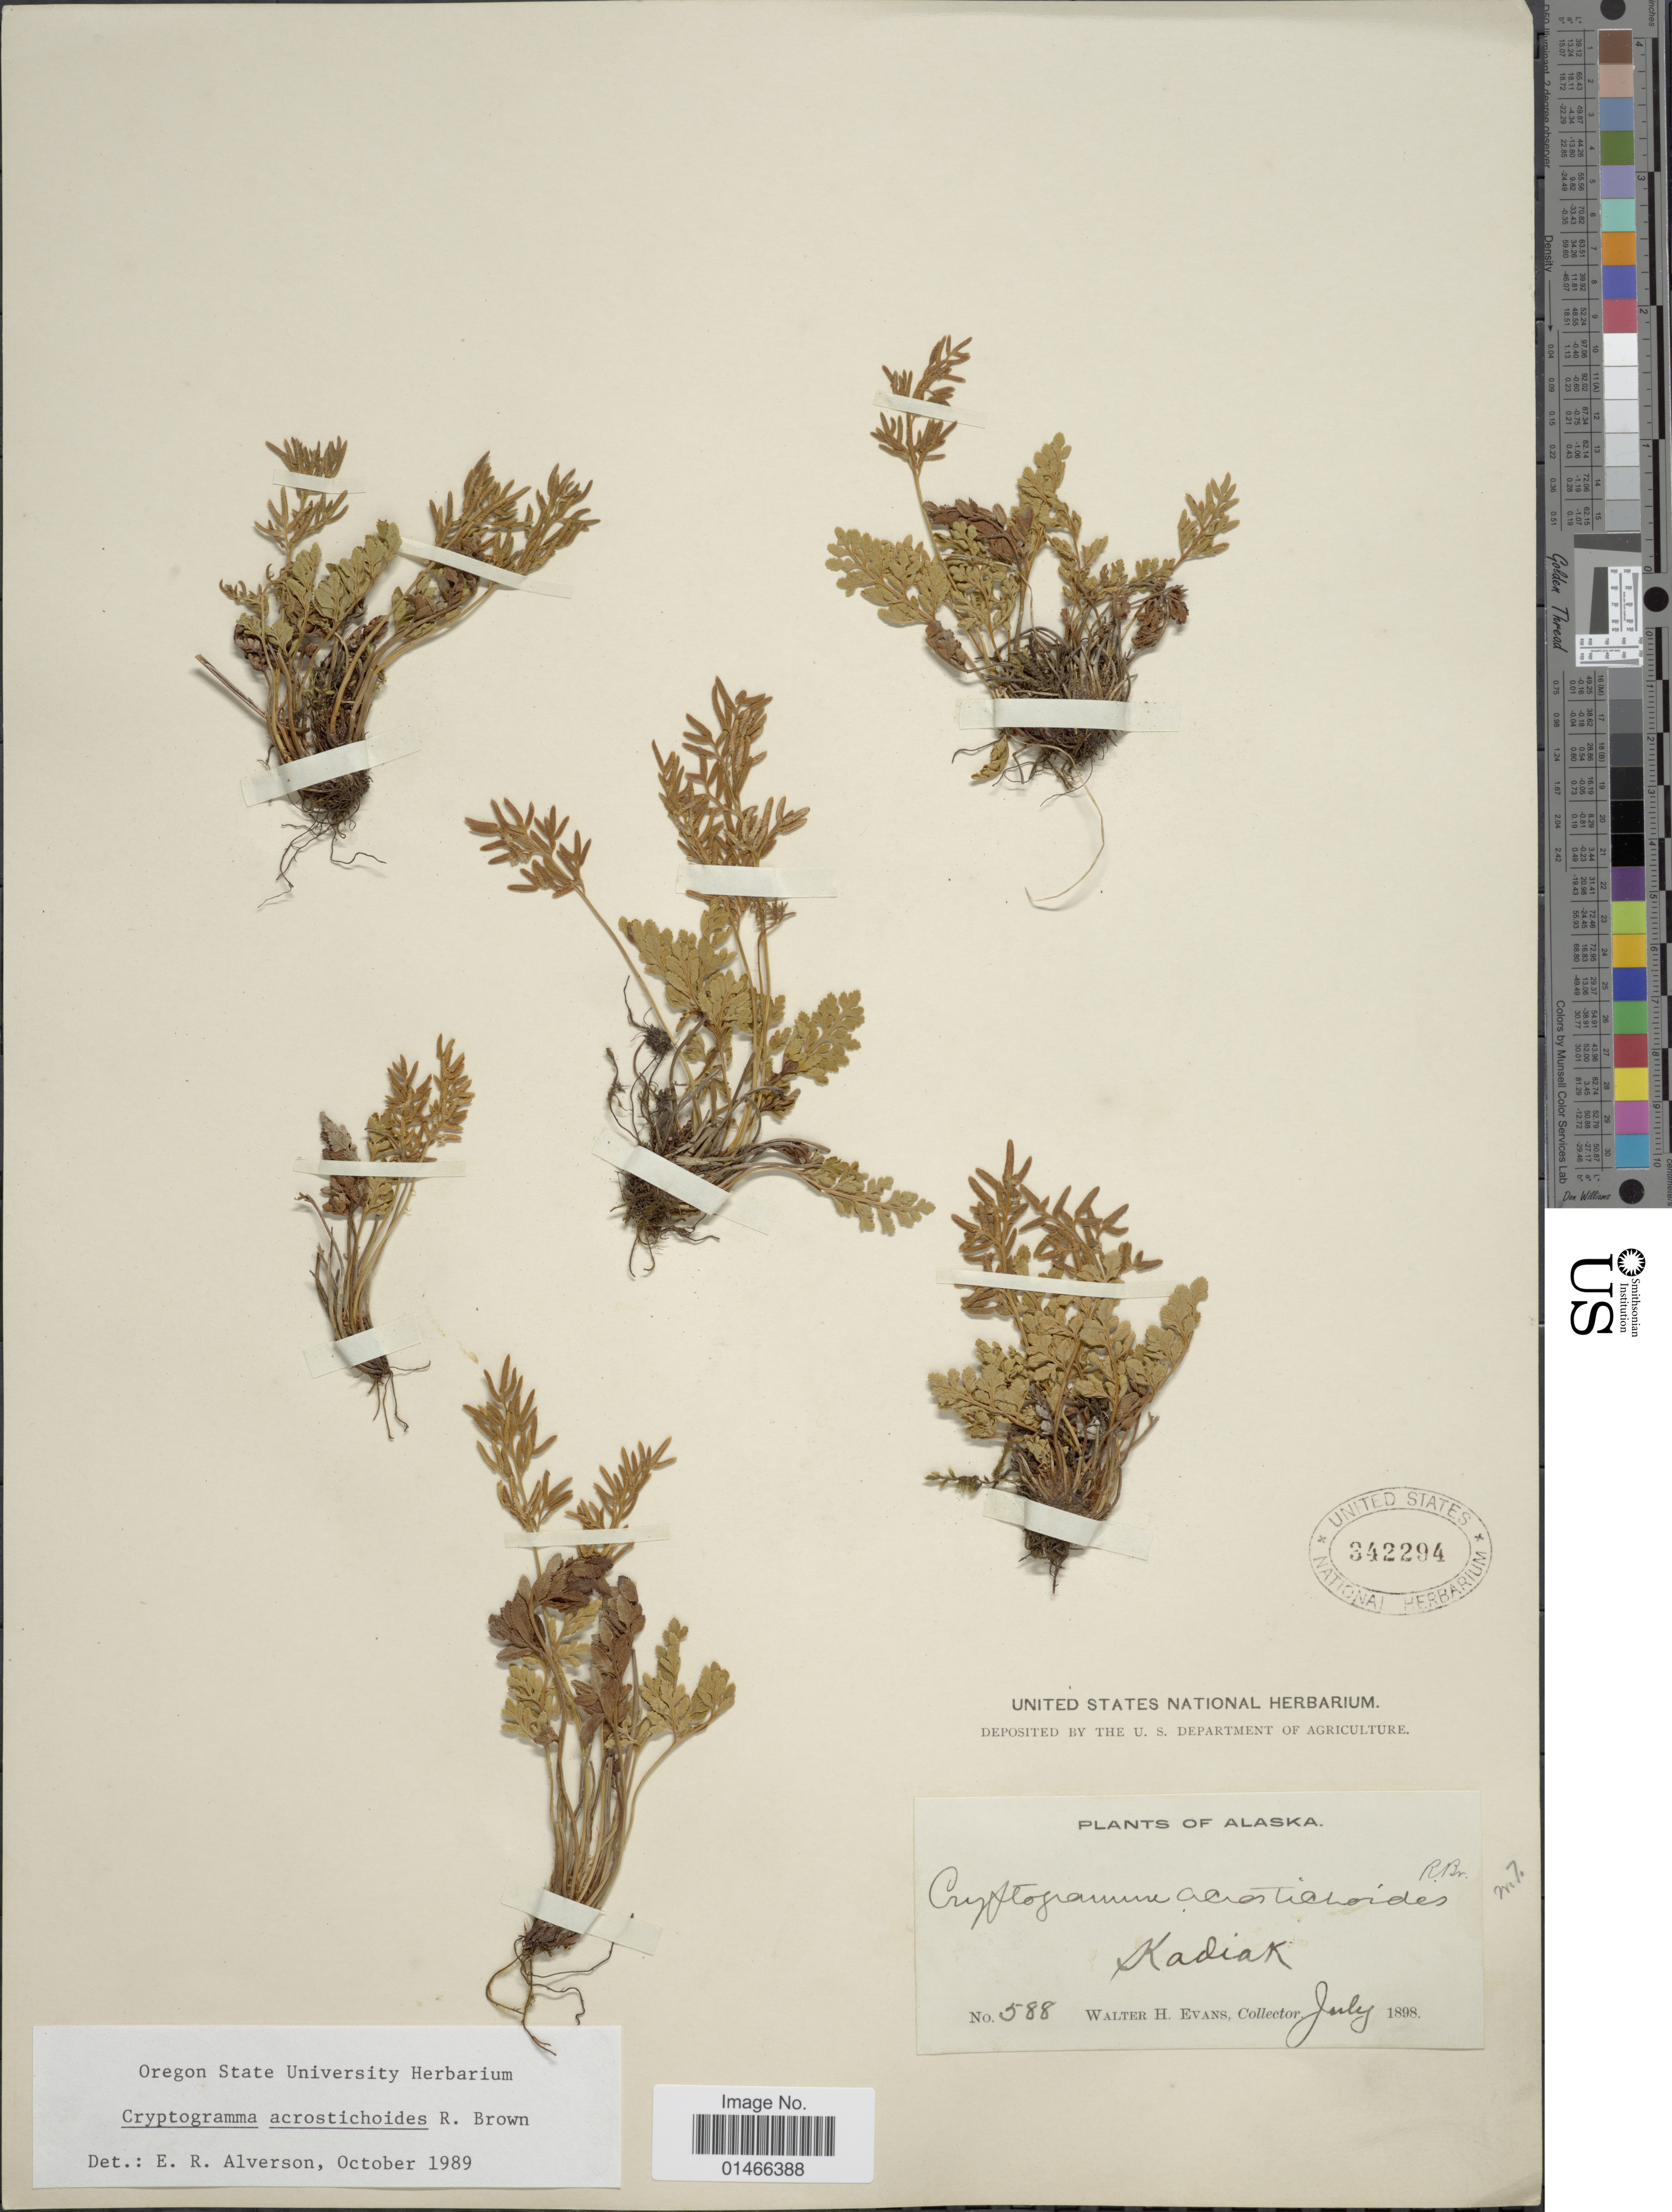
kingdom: Plantae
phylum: Tracheophyta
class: Polypodiopsida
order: Polypodiales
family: Pteridaceae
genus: Cryptogramma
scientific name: Cryptogramma acrostichoides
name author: R. Br.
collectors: W. H. Evans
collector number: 588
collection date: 1898-07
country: United States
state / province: Alaska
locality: Kadiak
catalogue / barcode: US 342294